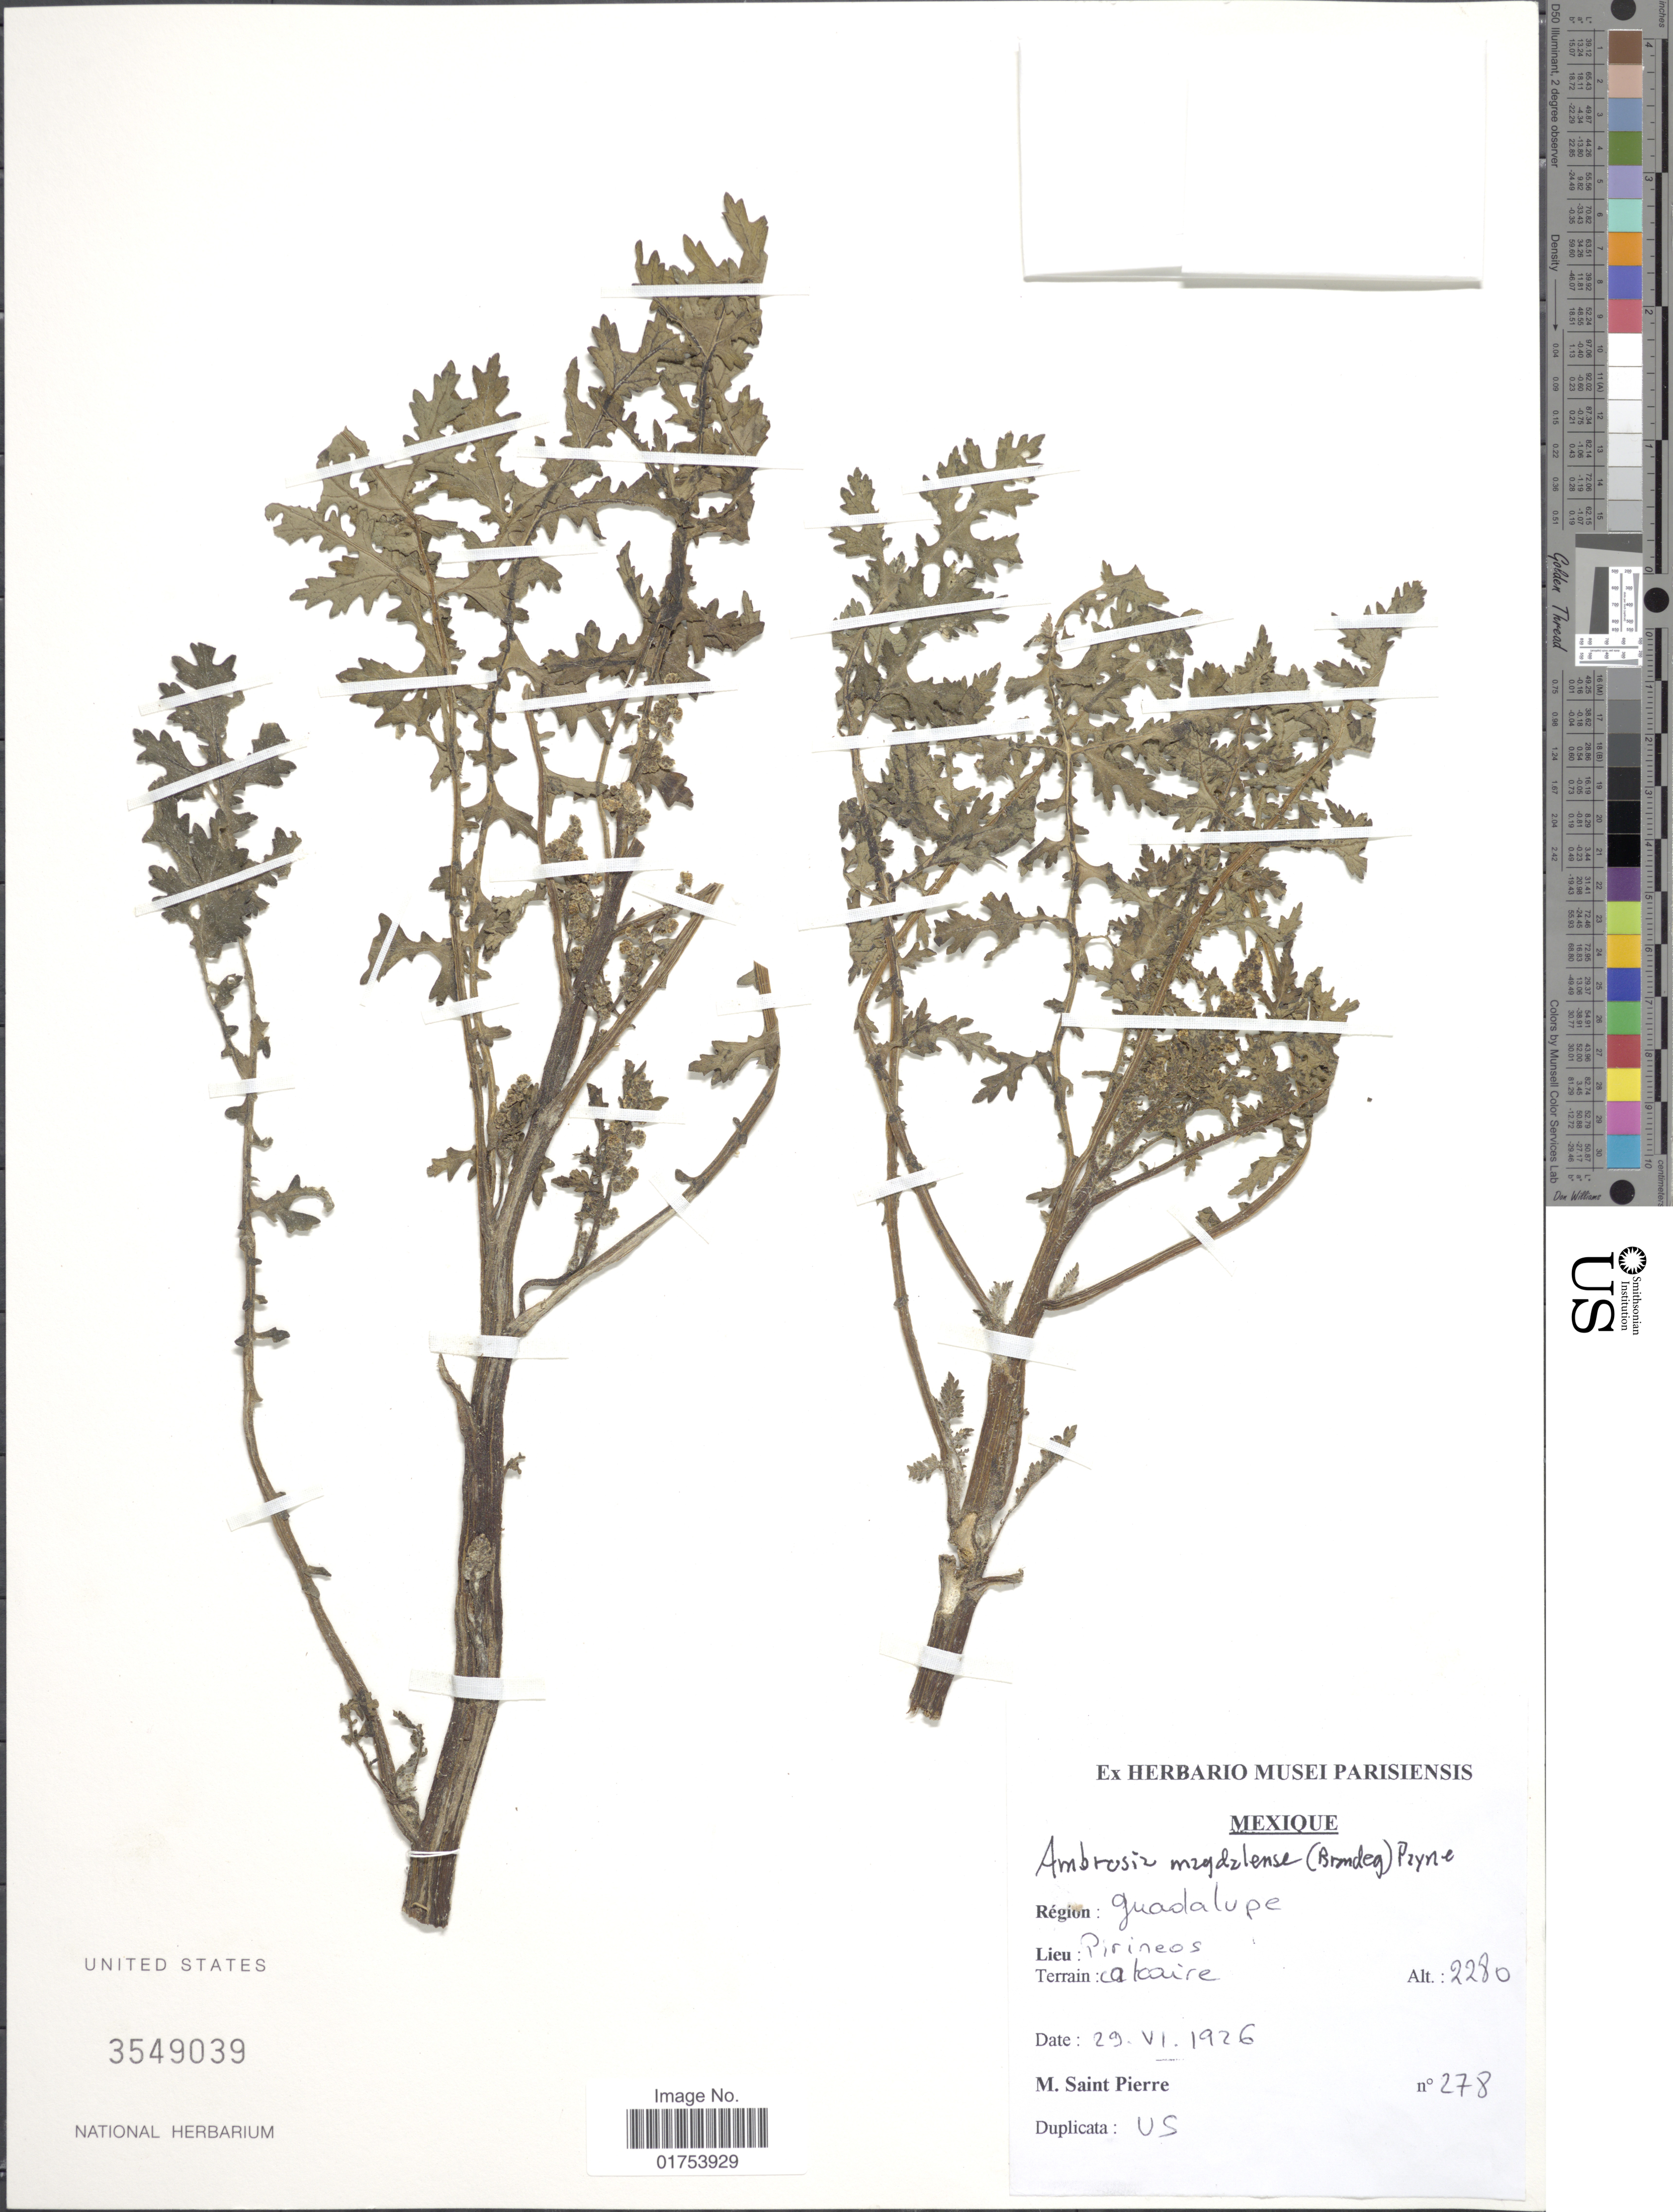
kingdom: Plantae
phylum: Tracheophyta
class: Magnoliopsida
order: Asterales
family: Asteraceae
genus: Ambrosia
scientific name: Ambrosia magdalenae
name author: Brandegee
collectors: M. Saint-Pierre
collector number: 278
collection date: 1926-06-29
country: Mexico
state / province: Baja California Norte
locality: Region Guadalupe, Pirineos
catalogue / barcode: US 3549039